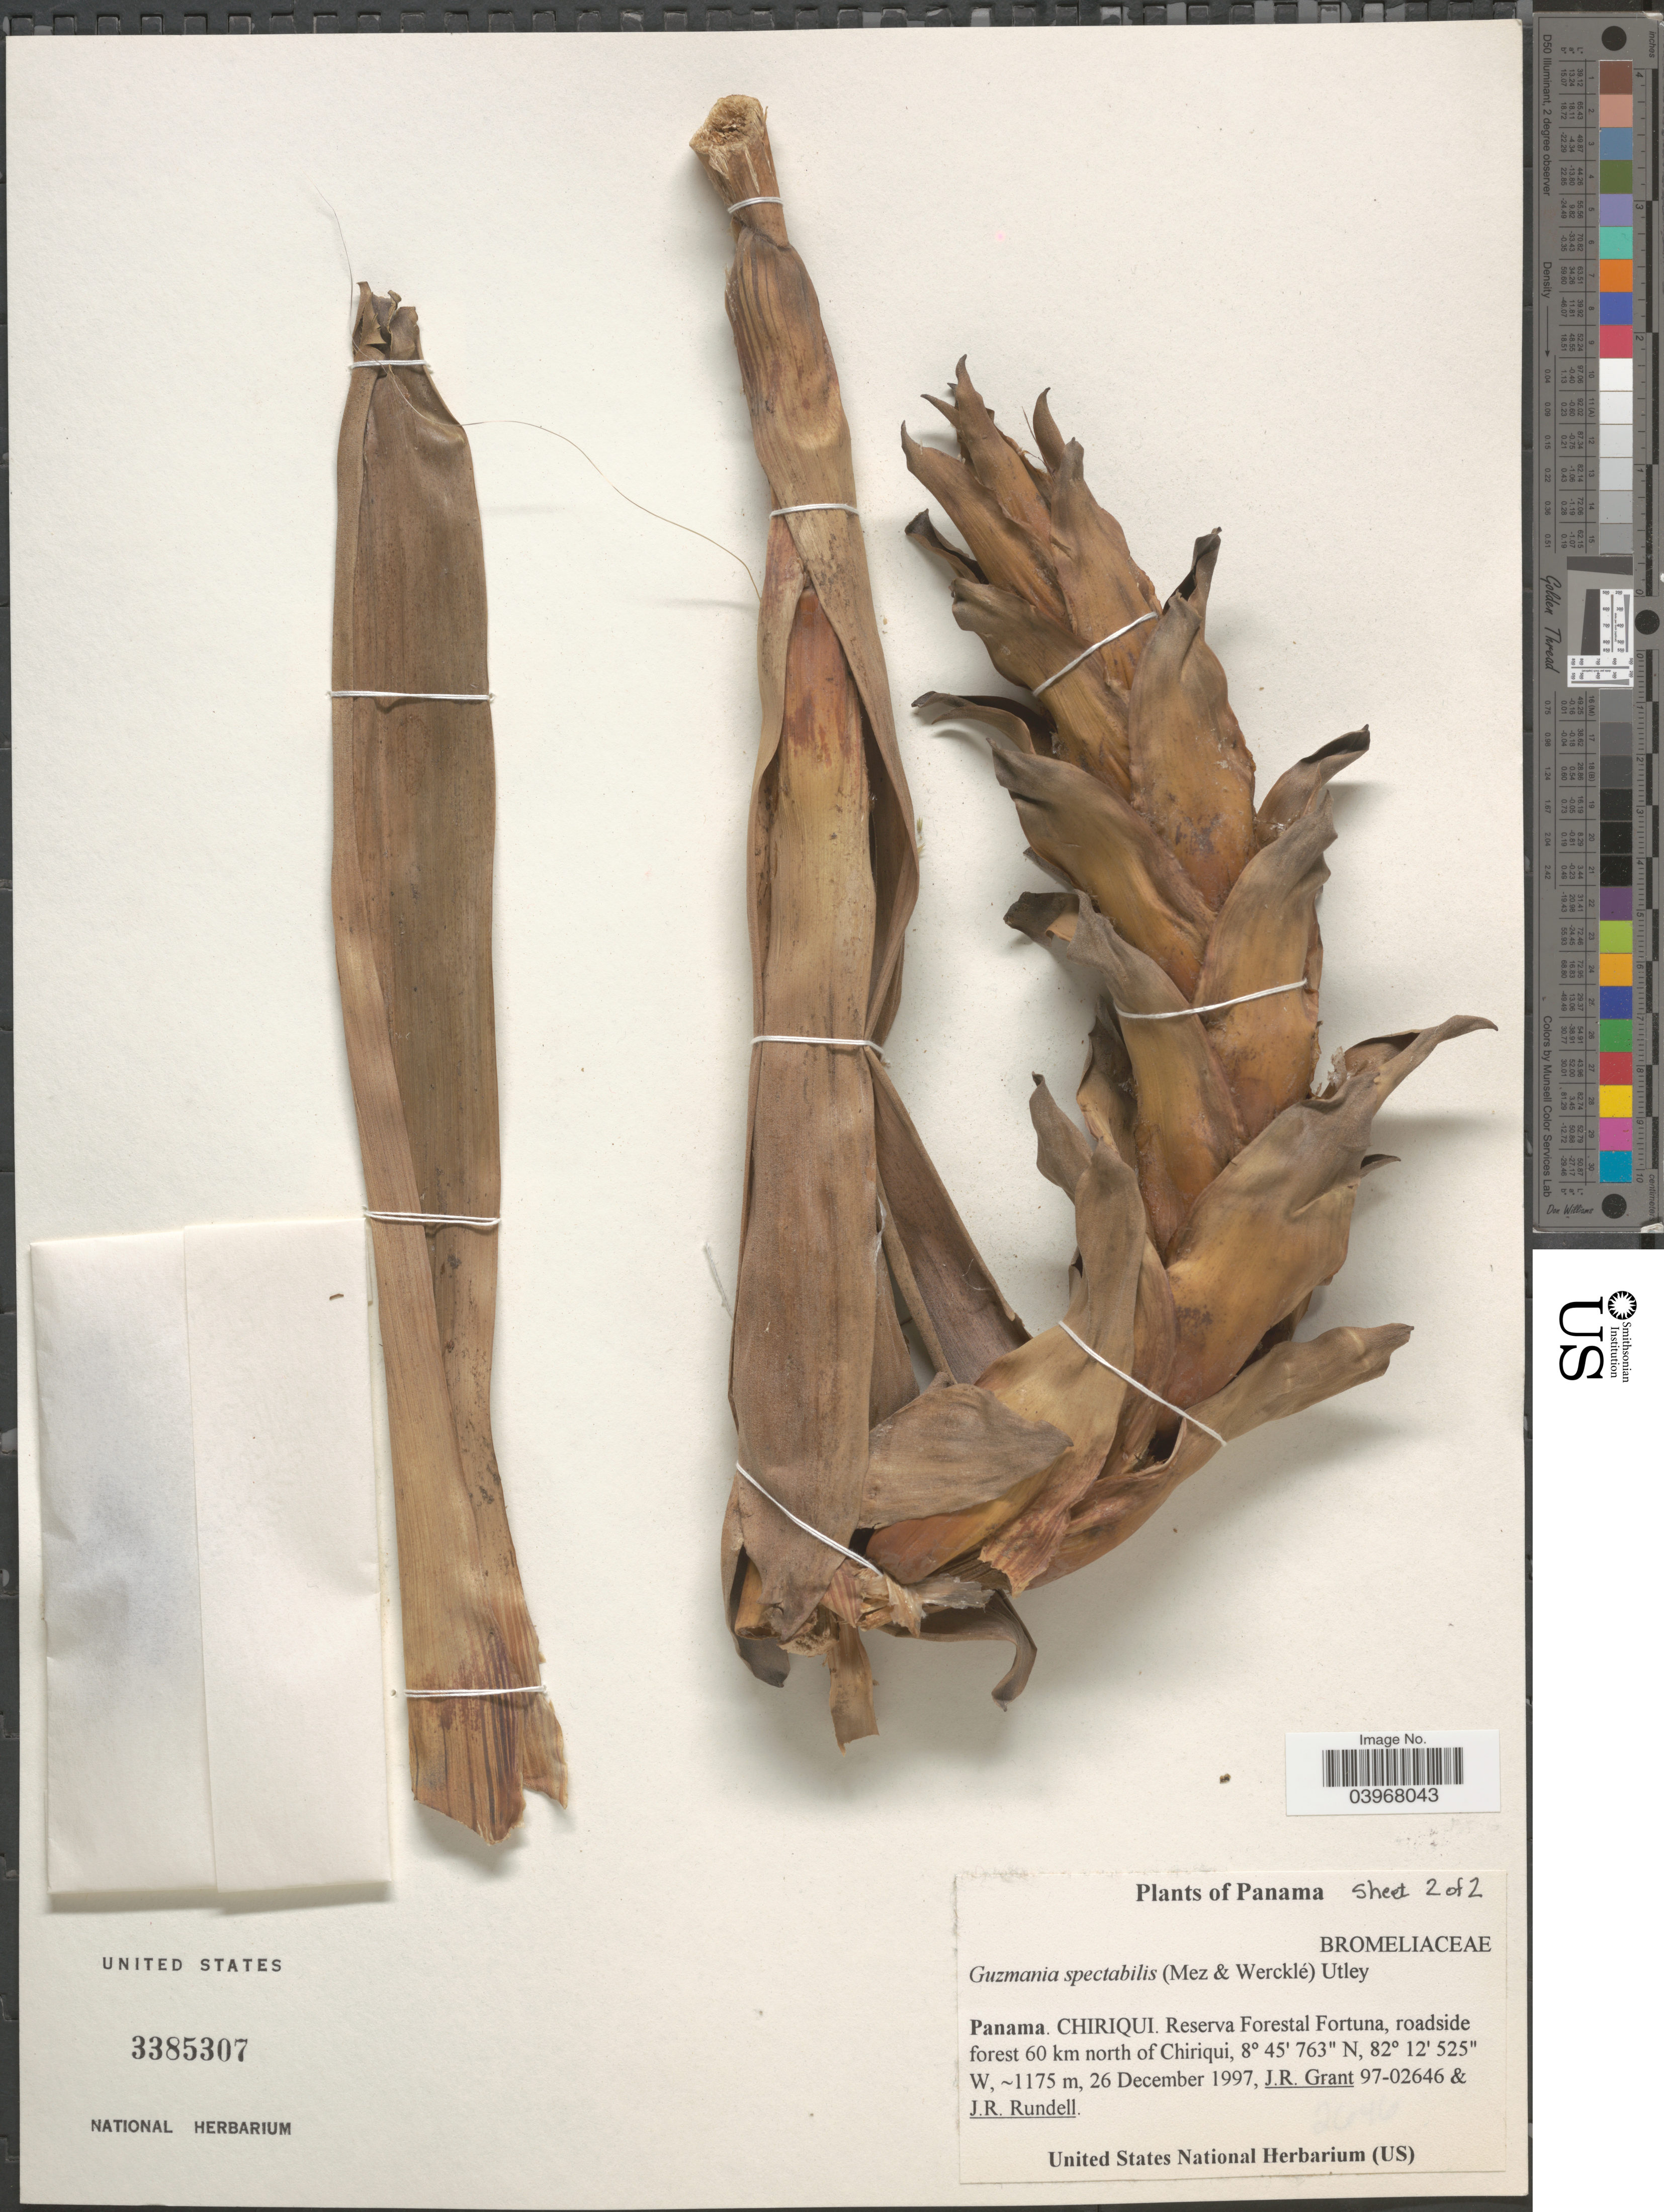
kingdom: Plantae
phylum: Tracheophyta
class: Liliopsida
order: Poales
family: Bromeliaceae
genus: Guzmania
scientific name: Guzmania spectabilis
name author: (Mez & Wercklé) Utley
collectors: J. Grant & J. R. Rundell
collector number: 97-02646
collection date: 1997-12-26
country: Panama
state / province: Chiriqui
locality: Reserva Forestal Fortuna, roadside forest 60 km north of Chiriqui.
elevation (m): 1175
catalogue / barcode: US 3385307